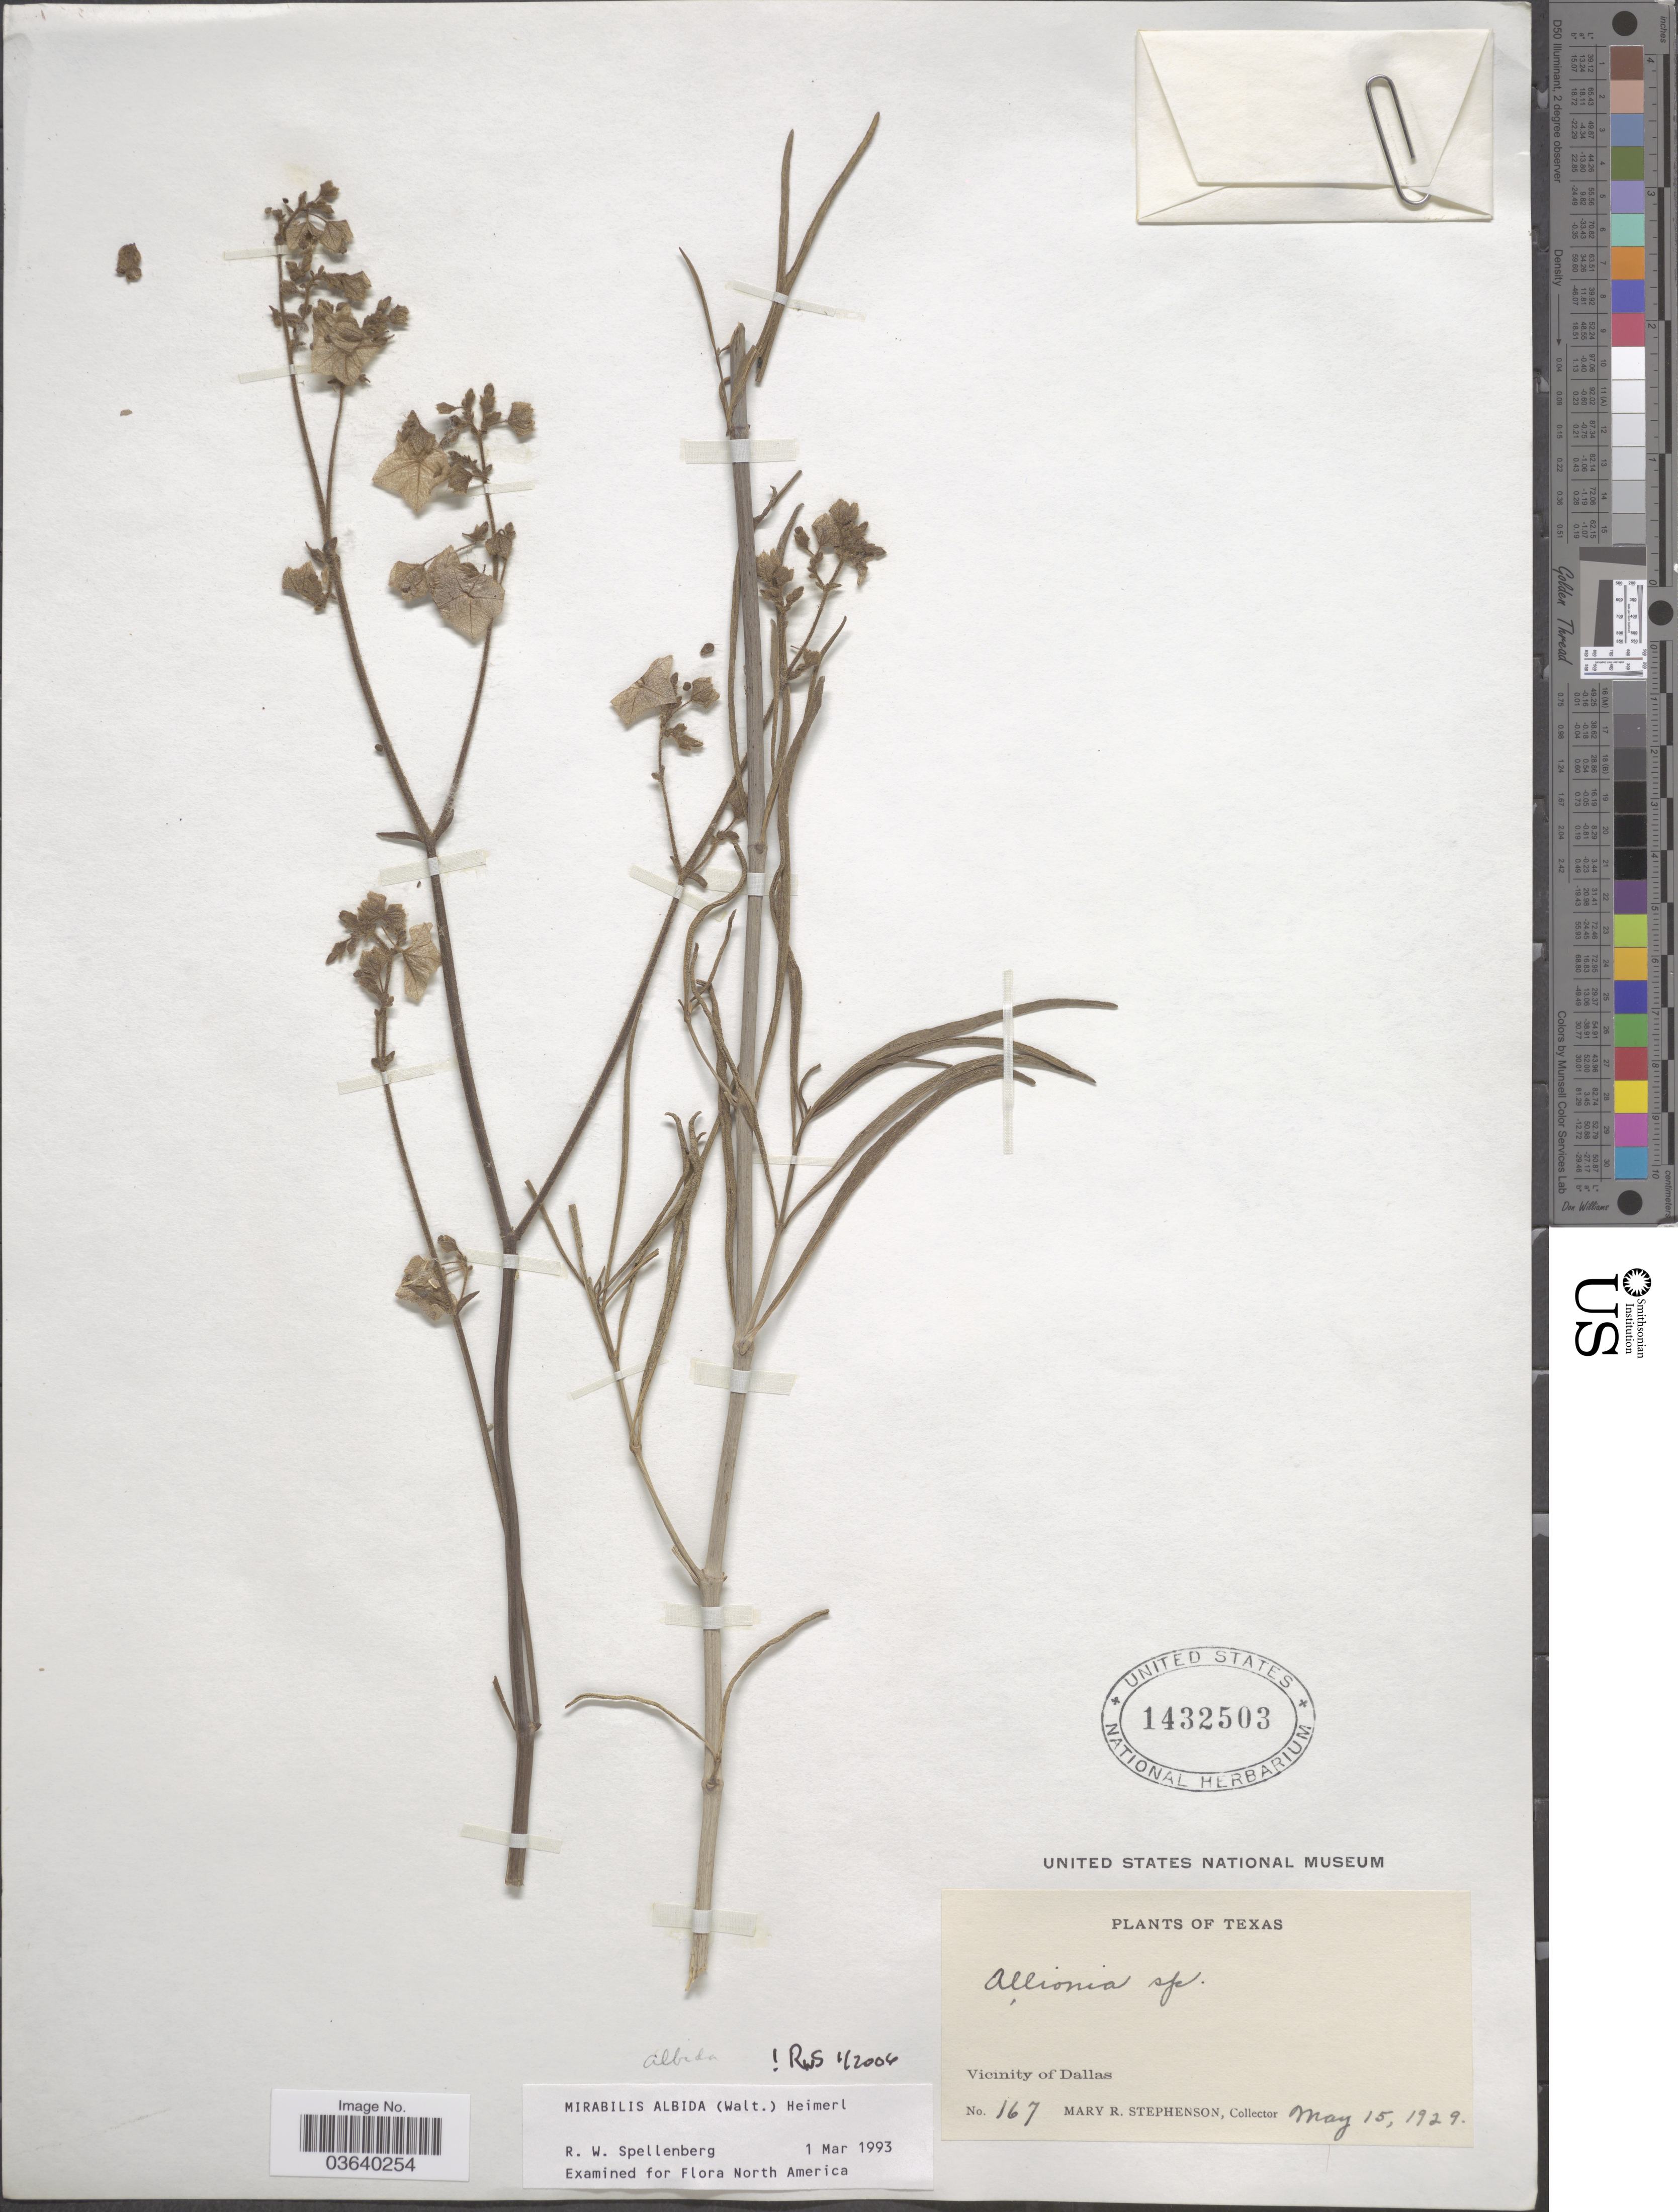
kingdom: Plantae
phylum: Tracheophyta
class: Magnoliopsida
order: Caryophyllales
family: Nyctaginaceae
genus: Mirabilis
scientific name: Mirabilis albida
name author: (Walter) Heimerl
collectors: M. Stephenson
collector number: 167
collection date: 1929-05-15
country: United States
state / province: Texas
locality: Vicinity of Dallas.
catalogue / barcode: US 1432503